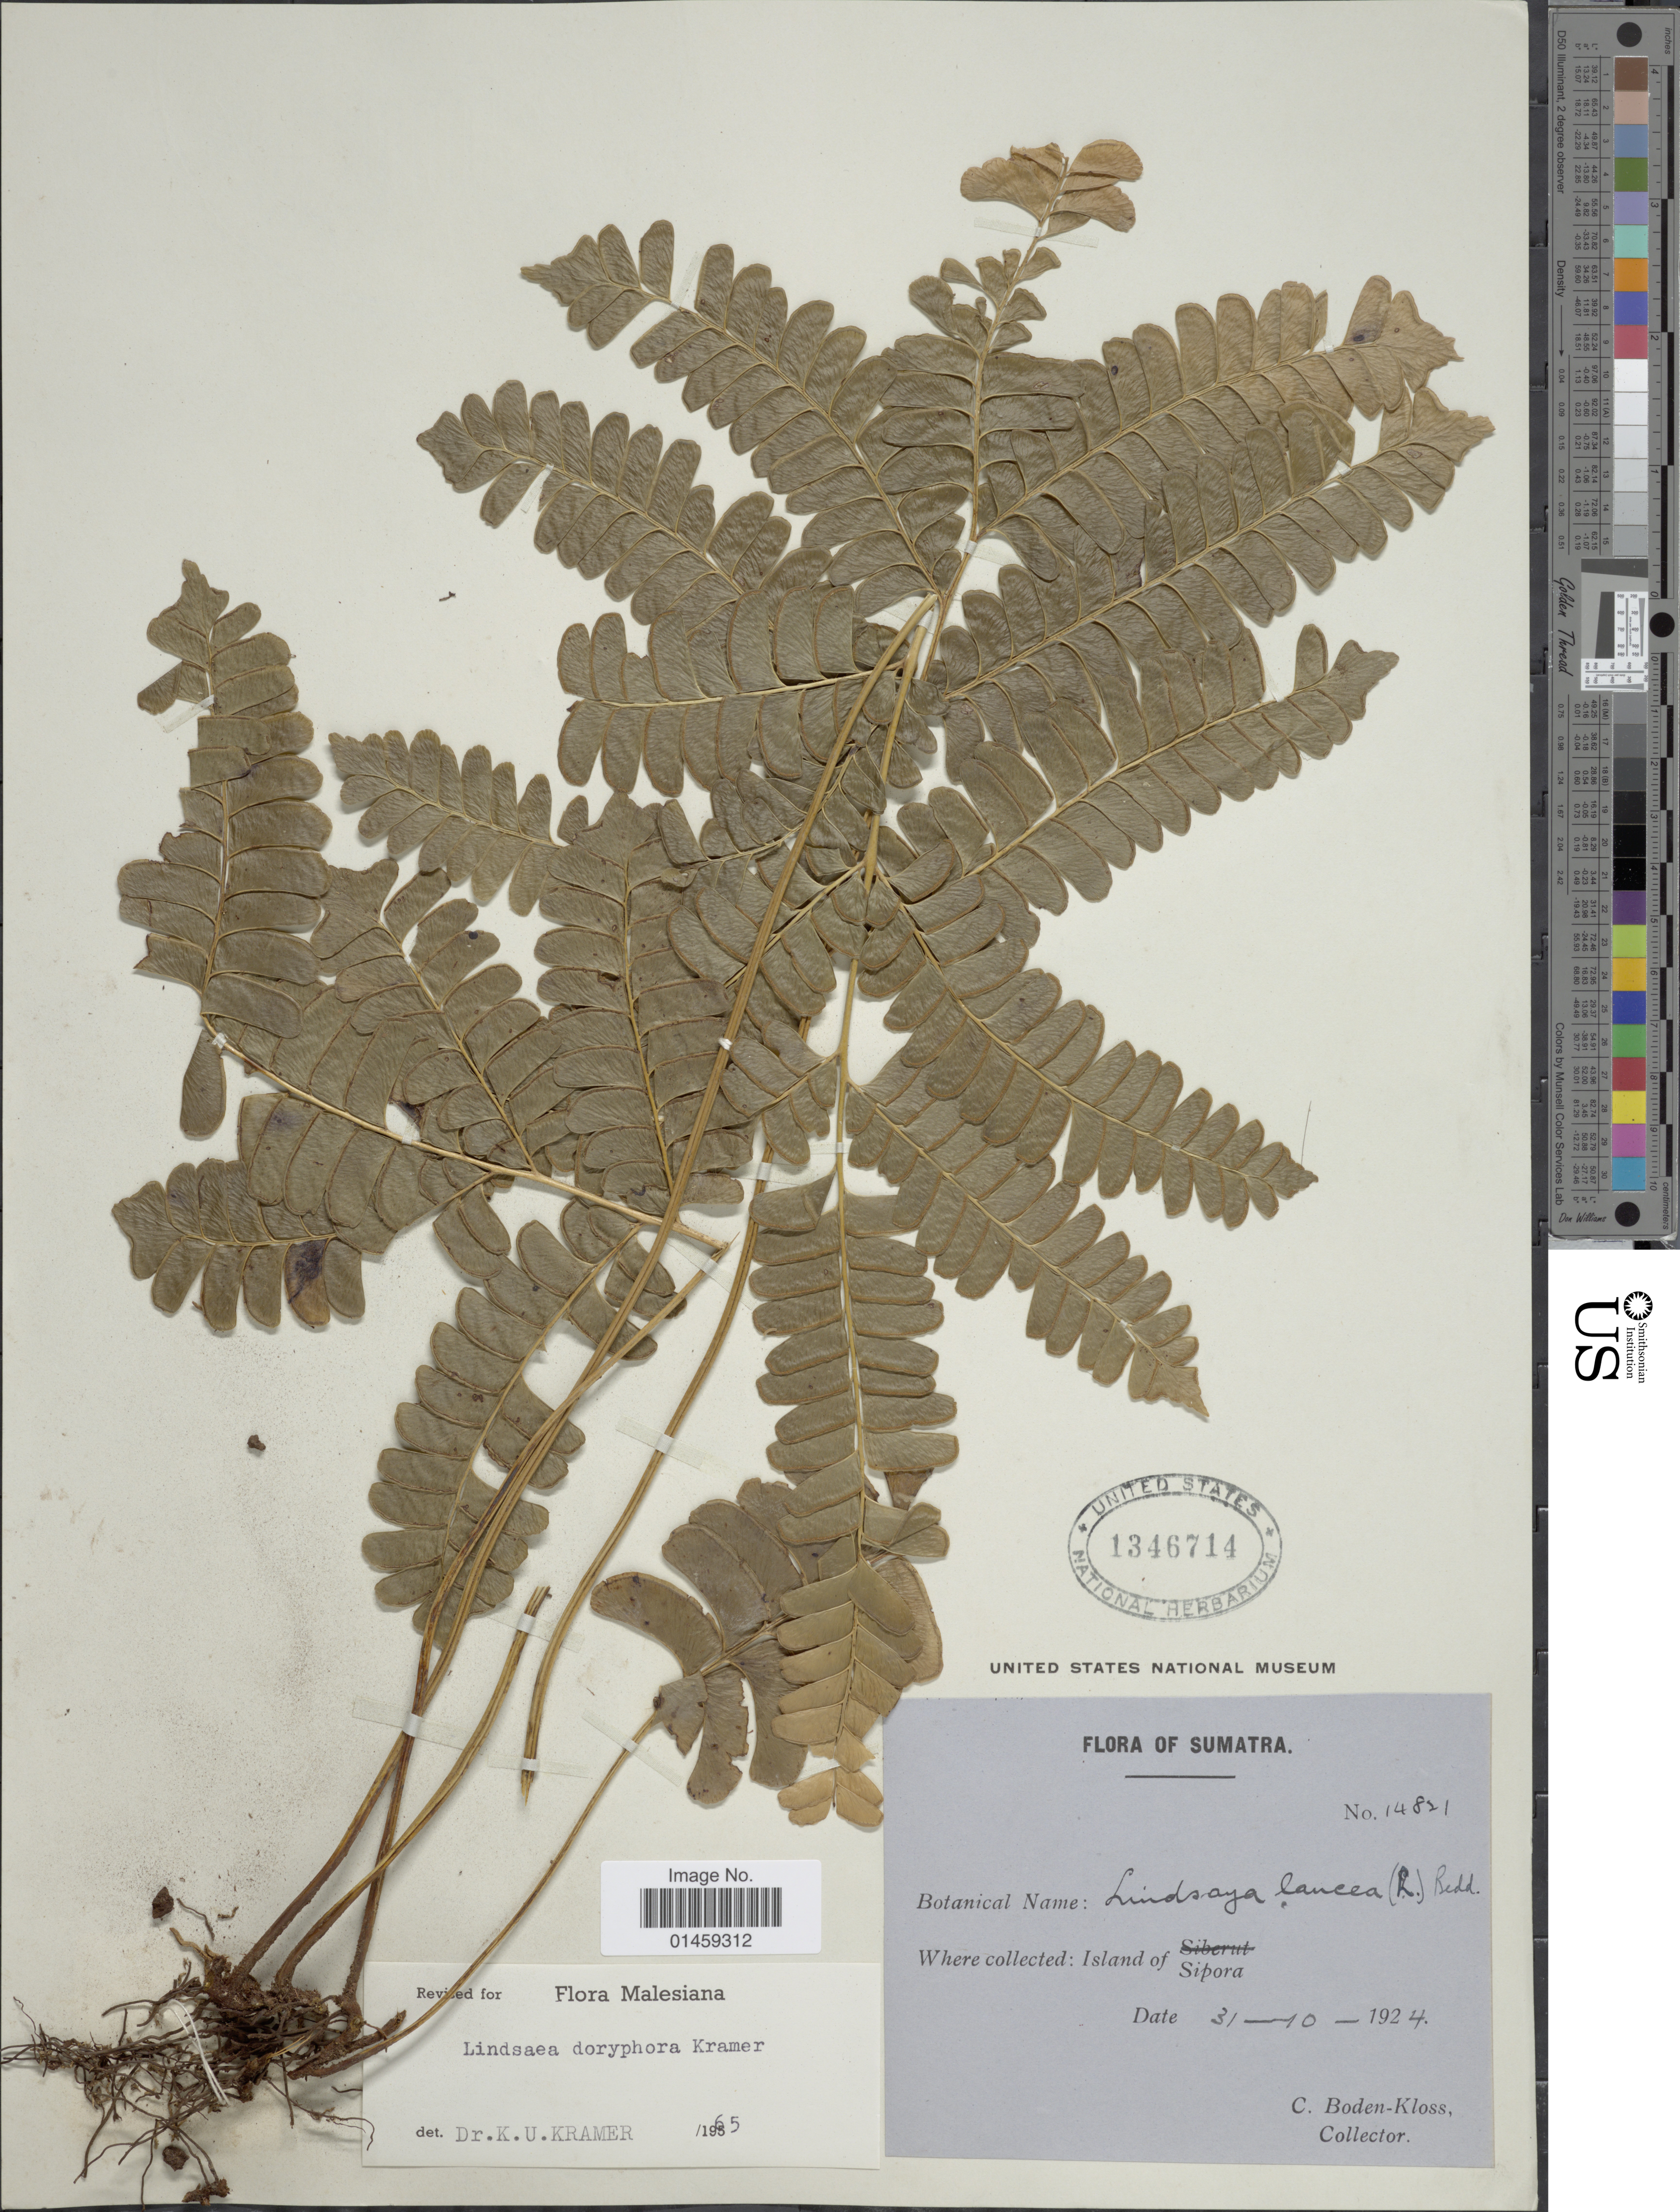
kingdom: Plantae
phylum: Tracheophyta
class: Polypodiopsida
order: Polypodiales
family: Lindsaeaceae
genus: Lindsaea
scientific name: Lindsaea doryphora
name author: K.U. Kramer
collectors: C. Boden-Kloss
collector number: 14821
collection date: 1924-10-31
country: Indonesia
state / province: Sumatra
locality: Island of Sipora.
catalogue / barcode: US 1346714